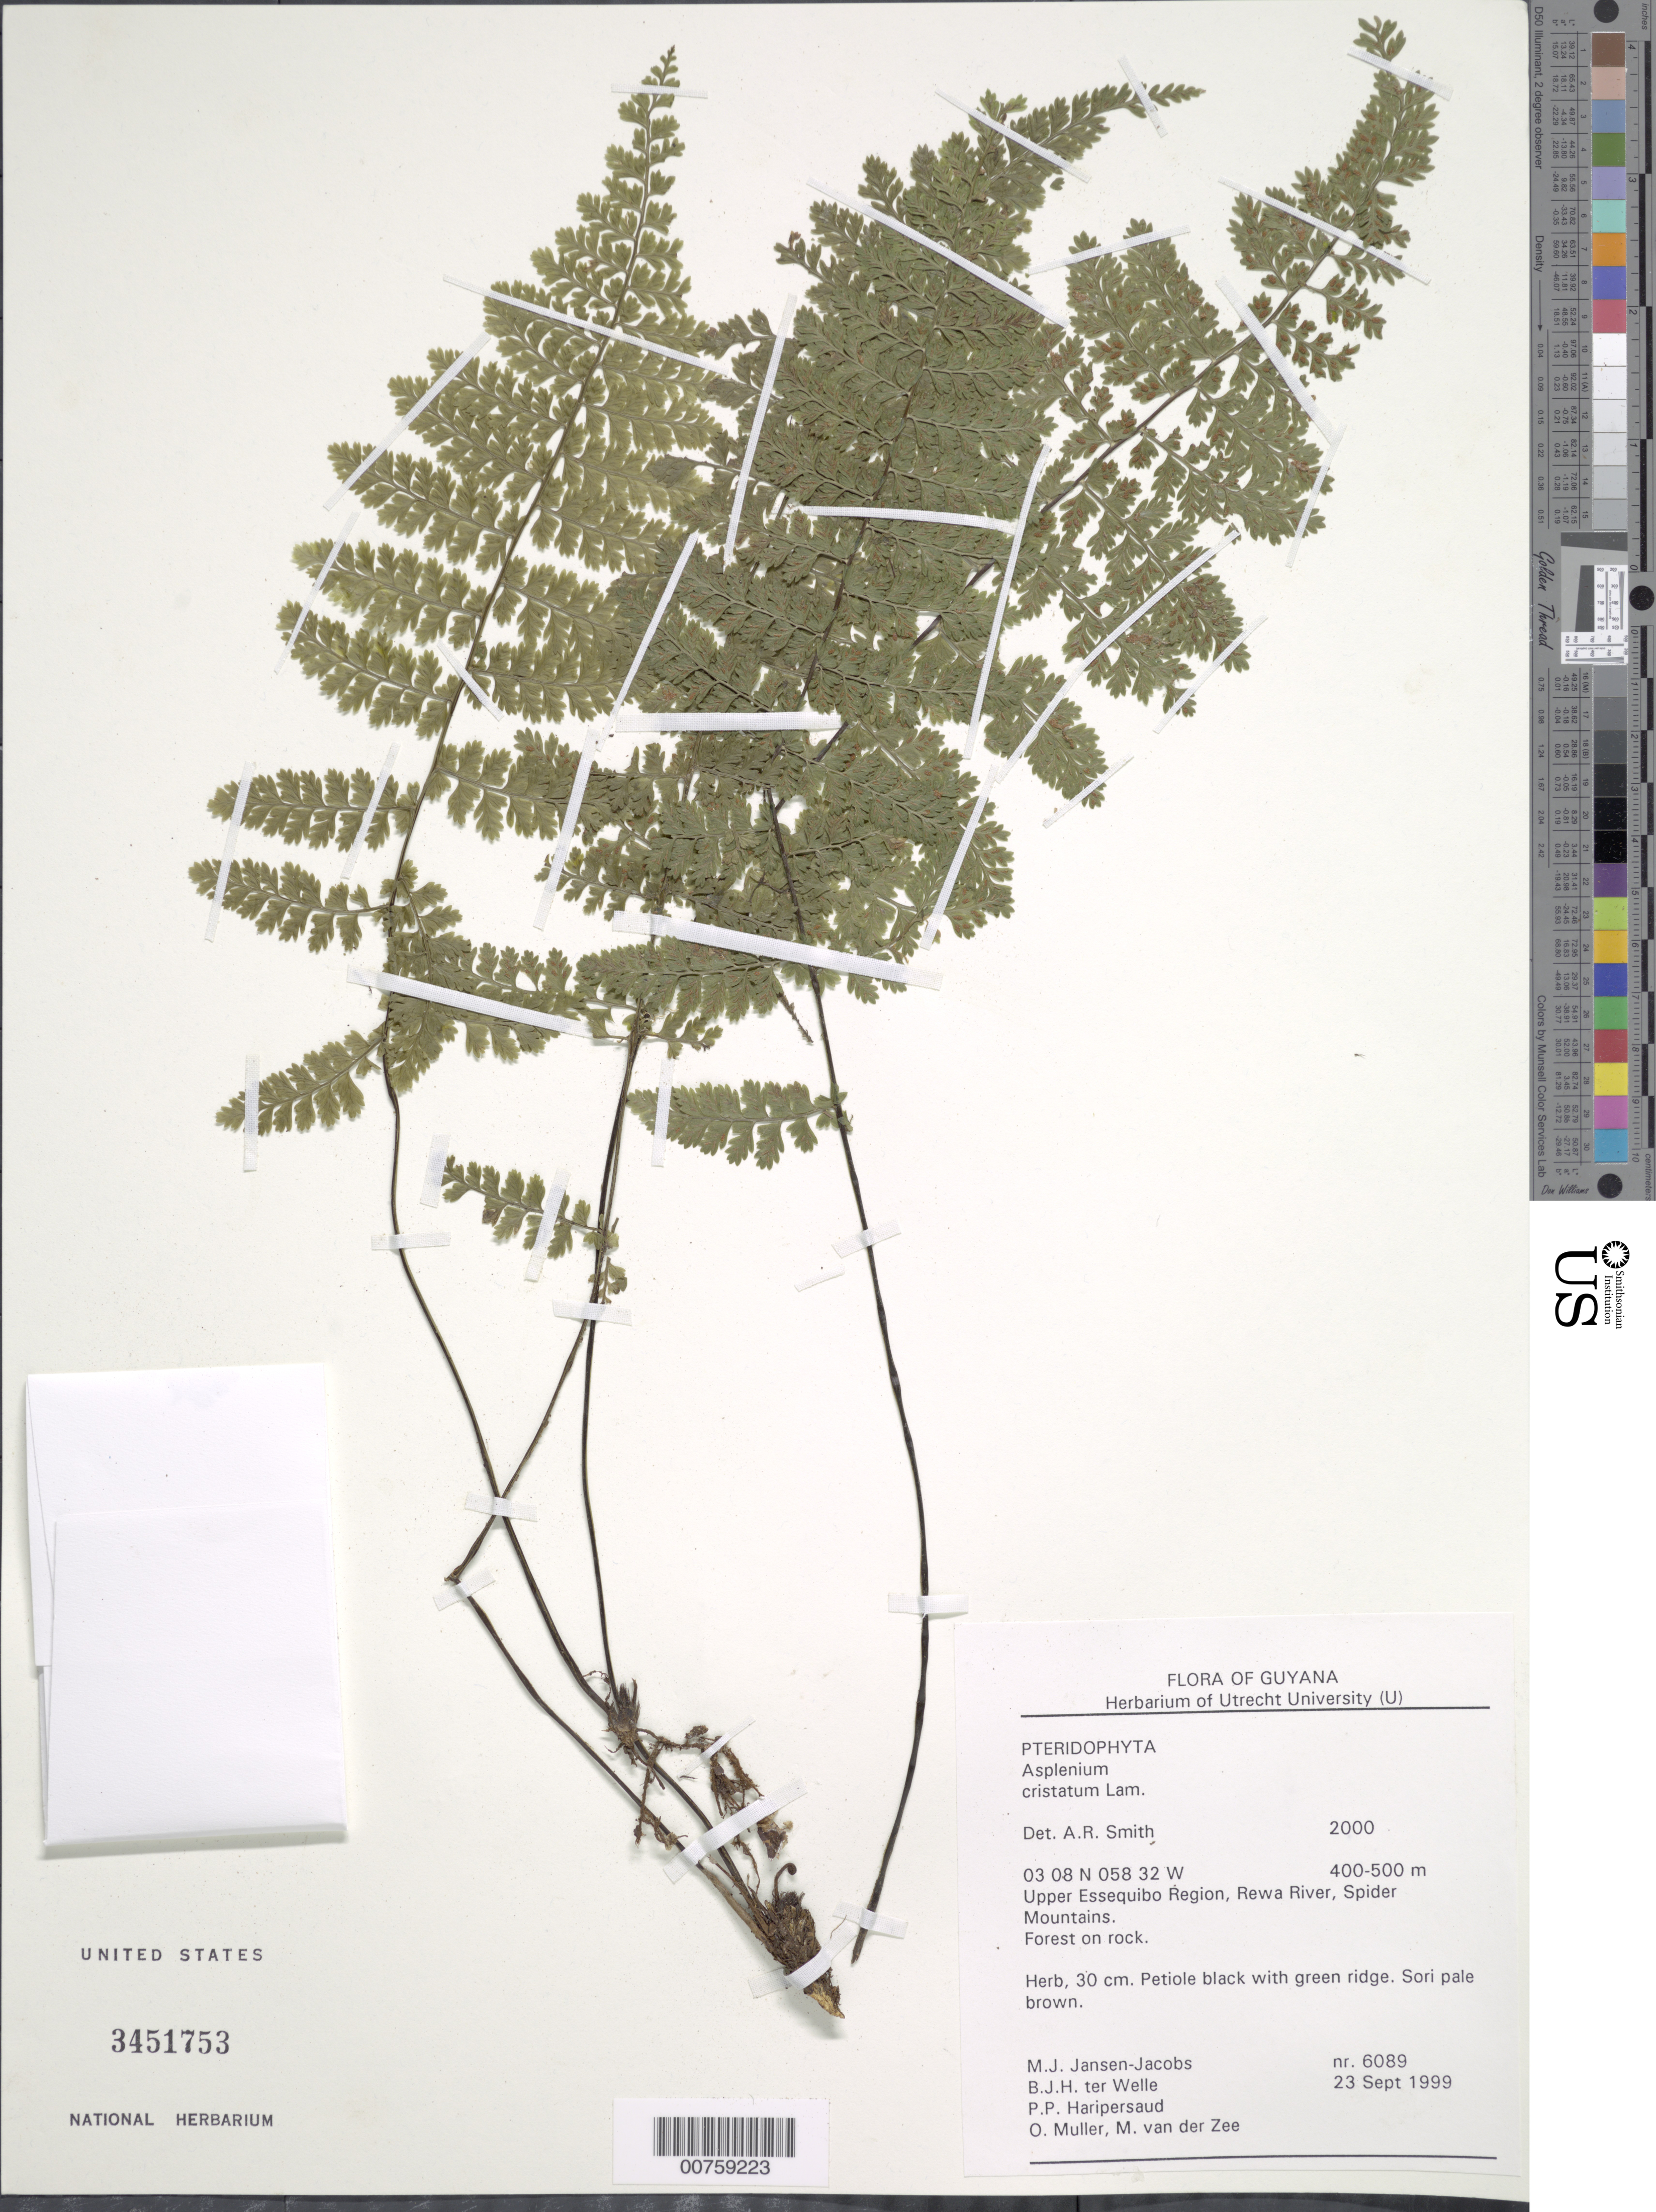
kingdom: Plantae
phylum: Tracheophyta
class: Polypodiopsida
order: Polypodiales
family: Aspleniaceae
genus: Asplenium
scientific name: Asplenium cristatum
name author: Lam.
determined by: Smith, Alan R., (UC)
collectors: M. J. Jansen-Jacobs, B. Welle, P. Haripersaud, O. Muller & M. van der Zee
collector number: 6089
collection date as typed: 23-Sep-99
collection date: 1999-09-23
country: Guyana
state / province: U. Takutu-U. Essequibo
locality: Rewa River, Spider Mts., Upper Essequibo Region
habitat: Forest on rock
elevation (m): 400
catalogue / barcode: US 3451753